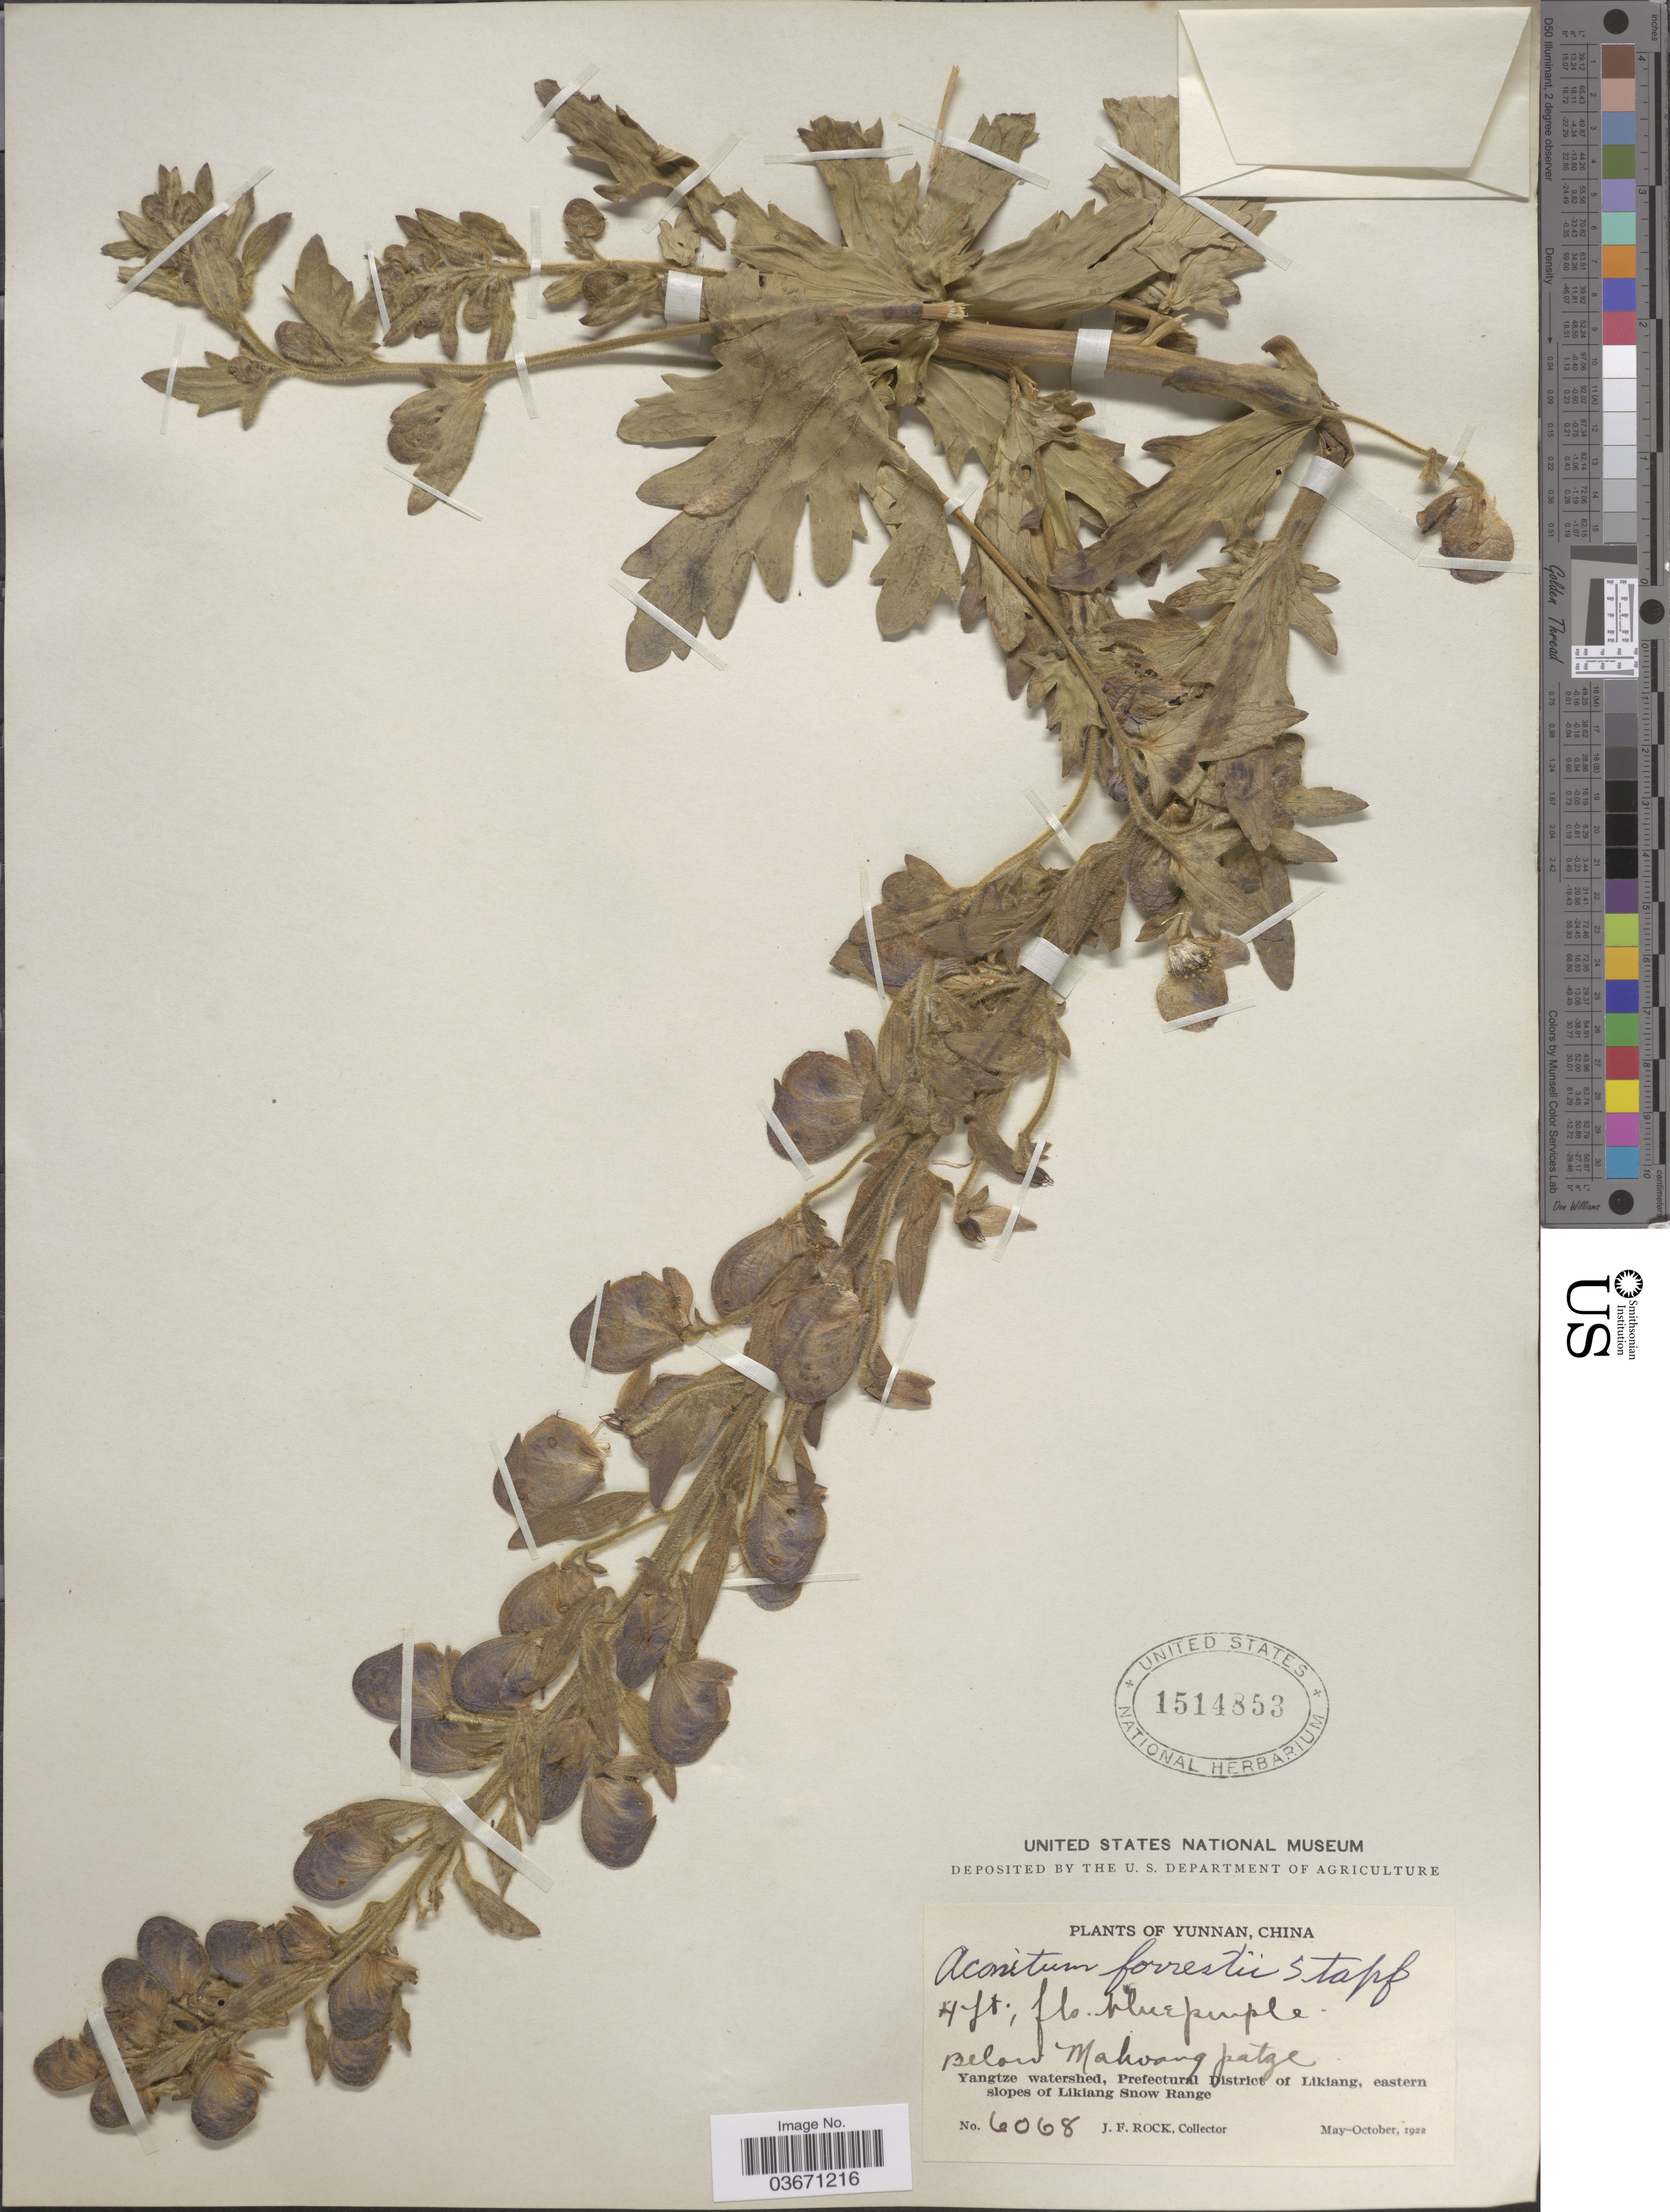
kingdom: Plantae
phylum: Tracheophyta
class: Magnoliopsida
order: Ranunculales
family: Ranunculaceae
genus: Aconitum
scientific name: Aconitum forrestii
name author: Stapf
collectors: J. Rock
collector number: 6068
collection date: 1922-05/1922-10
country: China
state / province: Yunnan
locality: Below Mahoang Patze. Yangtze watershed, Prefectural District of Likiang, eastern slopes of Likiang Snow Range.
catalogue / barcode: US 1514853